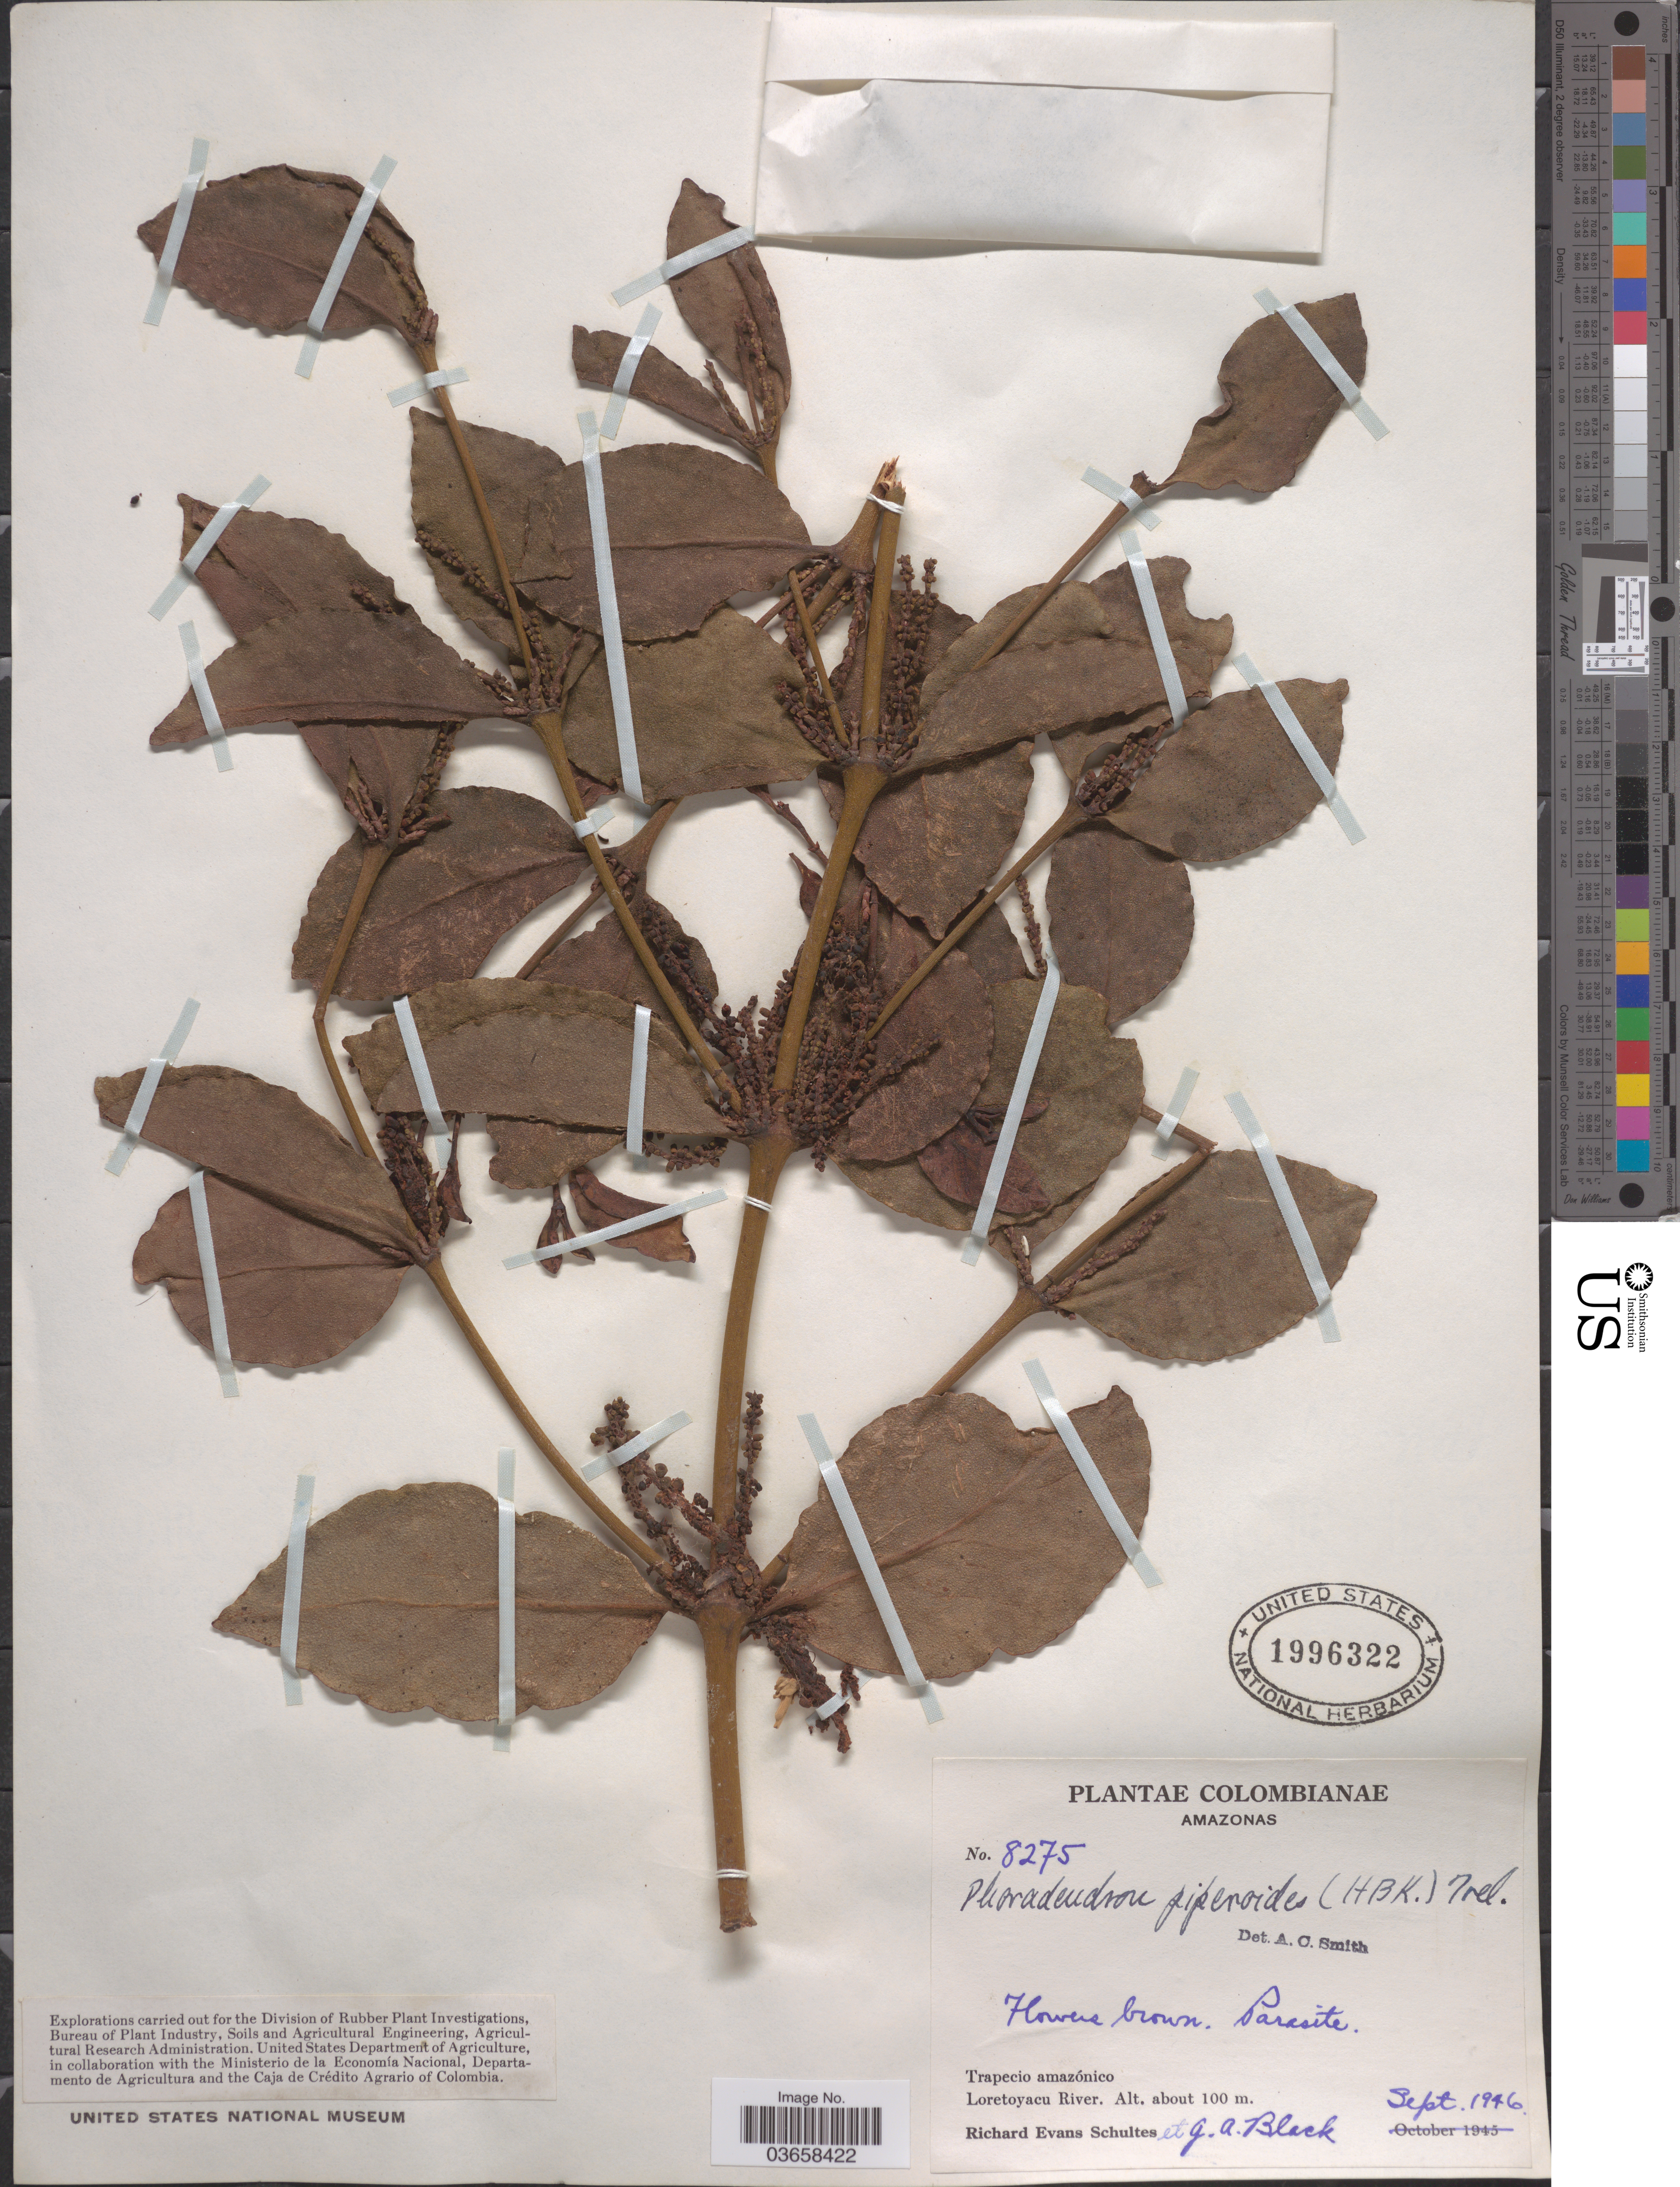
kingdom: Plantae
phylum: Tracheophyta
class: Magnoliopsida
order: Santalales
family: Viscaceae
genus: Phoradendron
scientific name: Phoradendron piperoides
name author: (Kunth) Trel.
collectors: R. E. Schultes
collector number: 8275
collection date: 1946-09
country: Colombia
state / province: Amazônas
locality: Trapecio amazónico, Loretoyacu River.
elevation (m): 100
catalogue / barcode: US 1996322